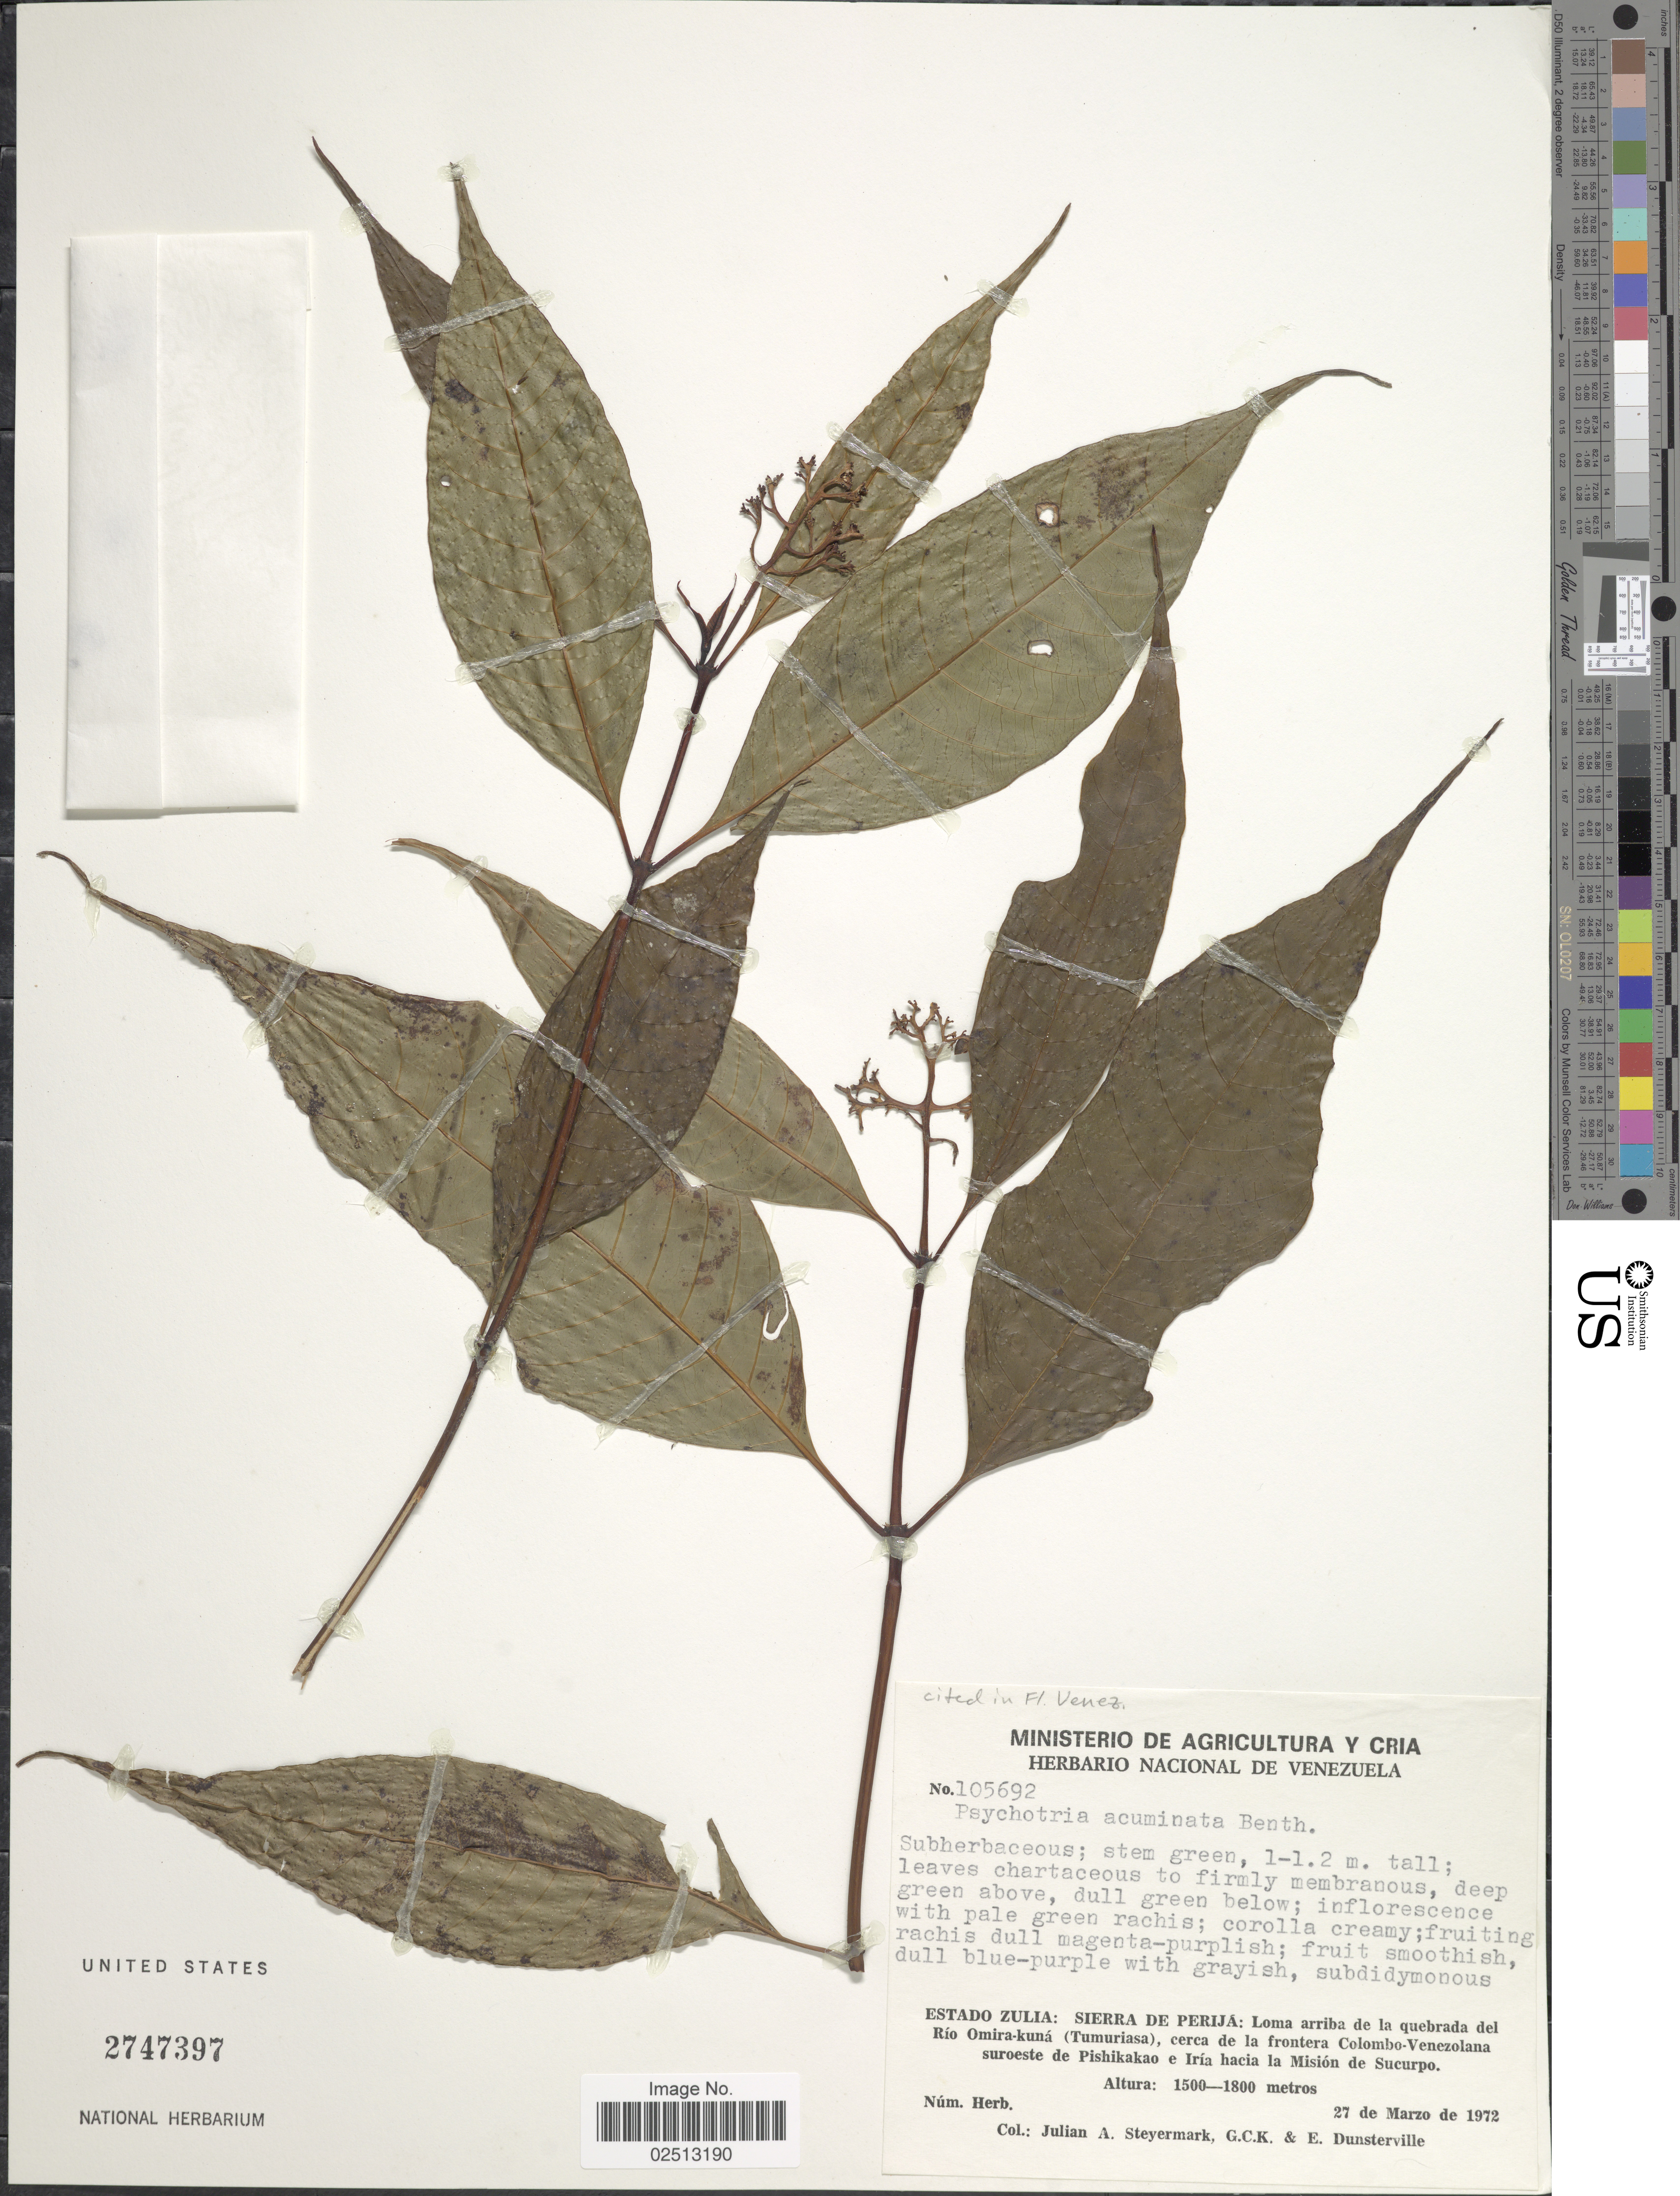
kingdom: Plantae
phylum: Tracheophyta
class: Magnoliopsida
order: Gentianales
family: Rubiaceae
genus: Psychotria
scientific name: Psychotria acuminata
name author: Benth.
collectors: J. Steyermark, G. C. K. Dunsterville & E. Dunsterville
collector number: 105692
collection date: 1972-03-27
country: Venezuela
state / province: Zulia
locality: Estado Zulia: Sierra de Perija: Loma arriba de la quebrada del Rio Omira-kuna (Tumuriasa), cerca de la frontera Colombo-Venezolana suroeste e Pishikakao e Iria hacia la Mision de Sucurpo.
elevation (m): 1500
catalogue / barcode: US 2747397